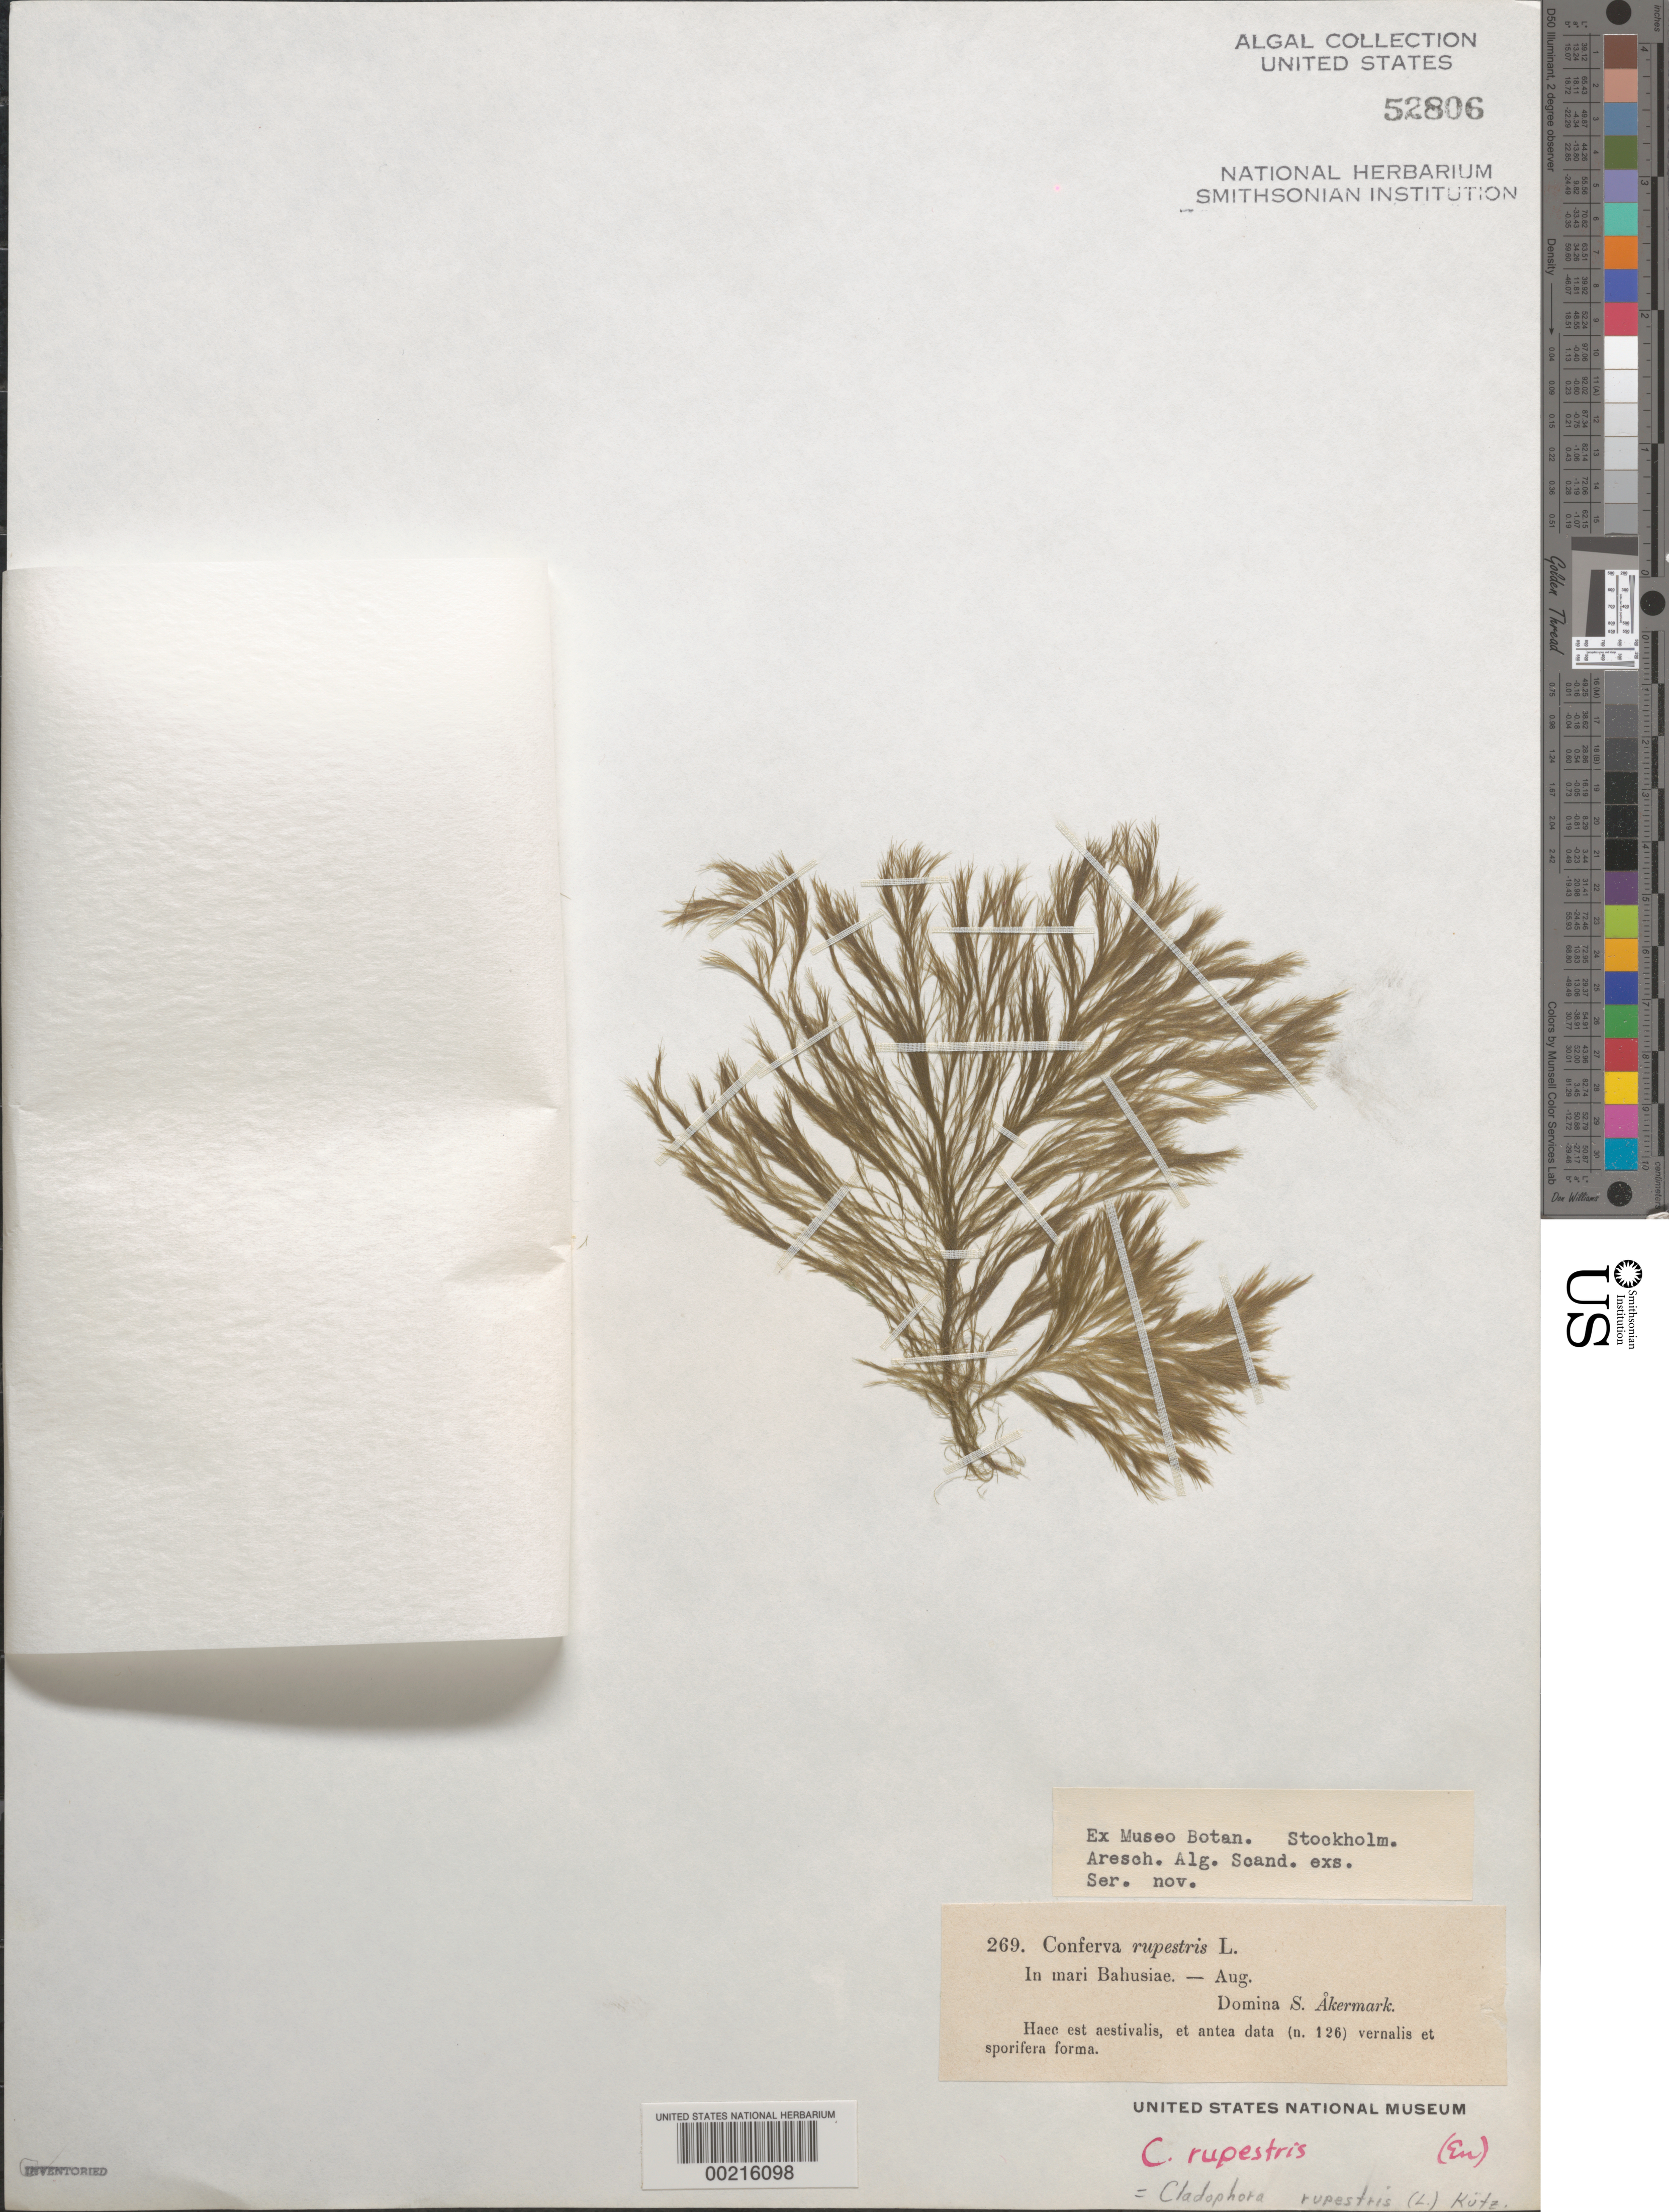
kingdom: Plantae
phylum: Chlorophyta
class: Ulvophyceae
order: Cladophorales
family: Cladophoraceae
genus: Cladophora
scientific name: Cladophora rupestris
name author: (Roth) Kütz.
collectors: S. Akermark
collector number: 269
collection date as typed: Aug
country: Sweden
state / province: Västra Götaland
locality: Bohus Bay (mari bahusia)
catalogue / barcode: US 52806